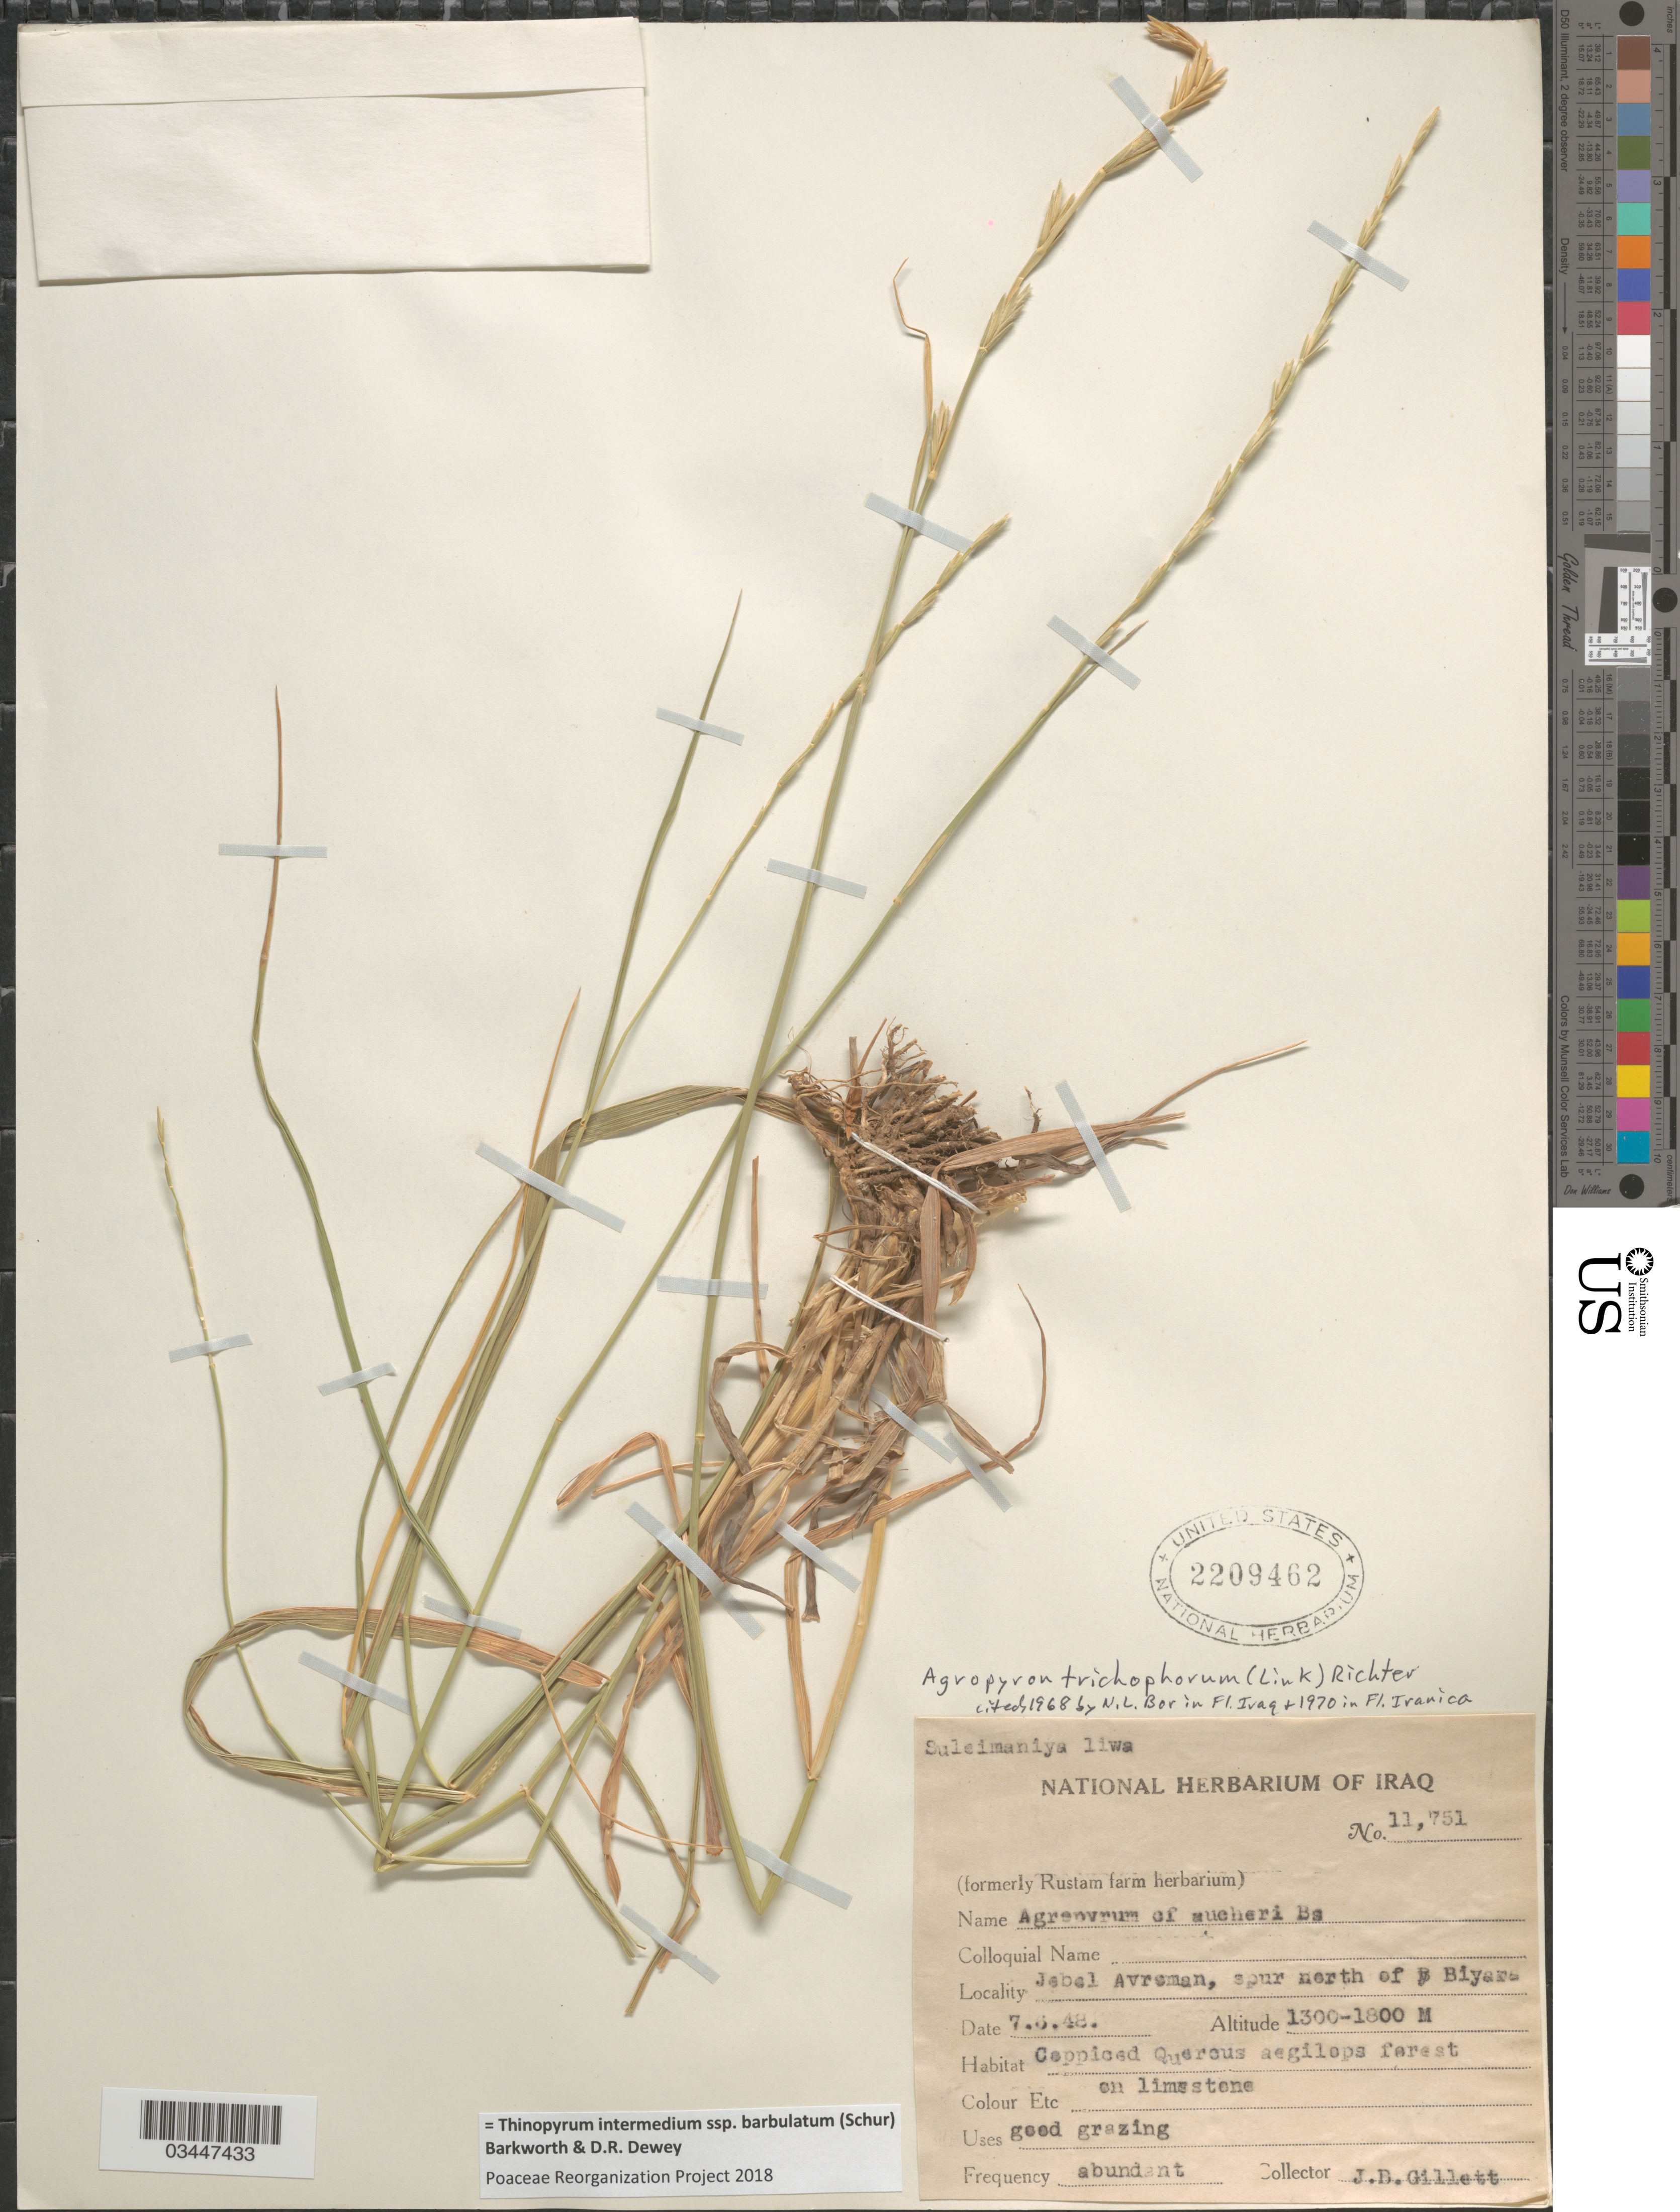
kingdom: Plantae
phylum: Tracheophyta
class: Liliopsida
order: Poales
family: Poaceae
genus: Thinopyrum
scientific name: Thinopyrum intermedium subsp. barbulatum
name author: (Schur) Barkworth & Dewey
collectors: J. B. Gillett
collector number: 11751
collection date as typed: Transcribed d/m/y: 7/6/48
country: Iraq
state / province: As Sulaymānīyah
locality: Suleimaniya liwa. Jebel Avreman, spur north of Biyara.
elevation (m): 1300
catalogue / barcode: US 2209462